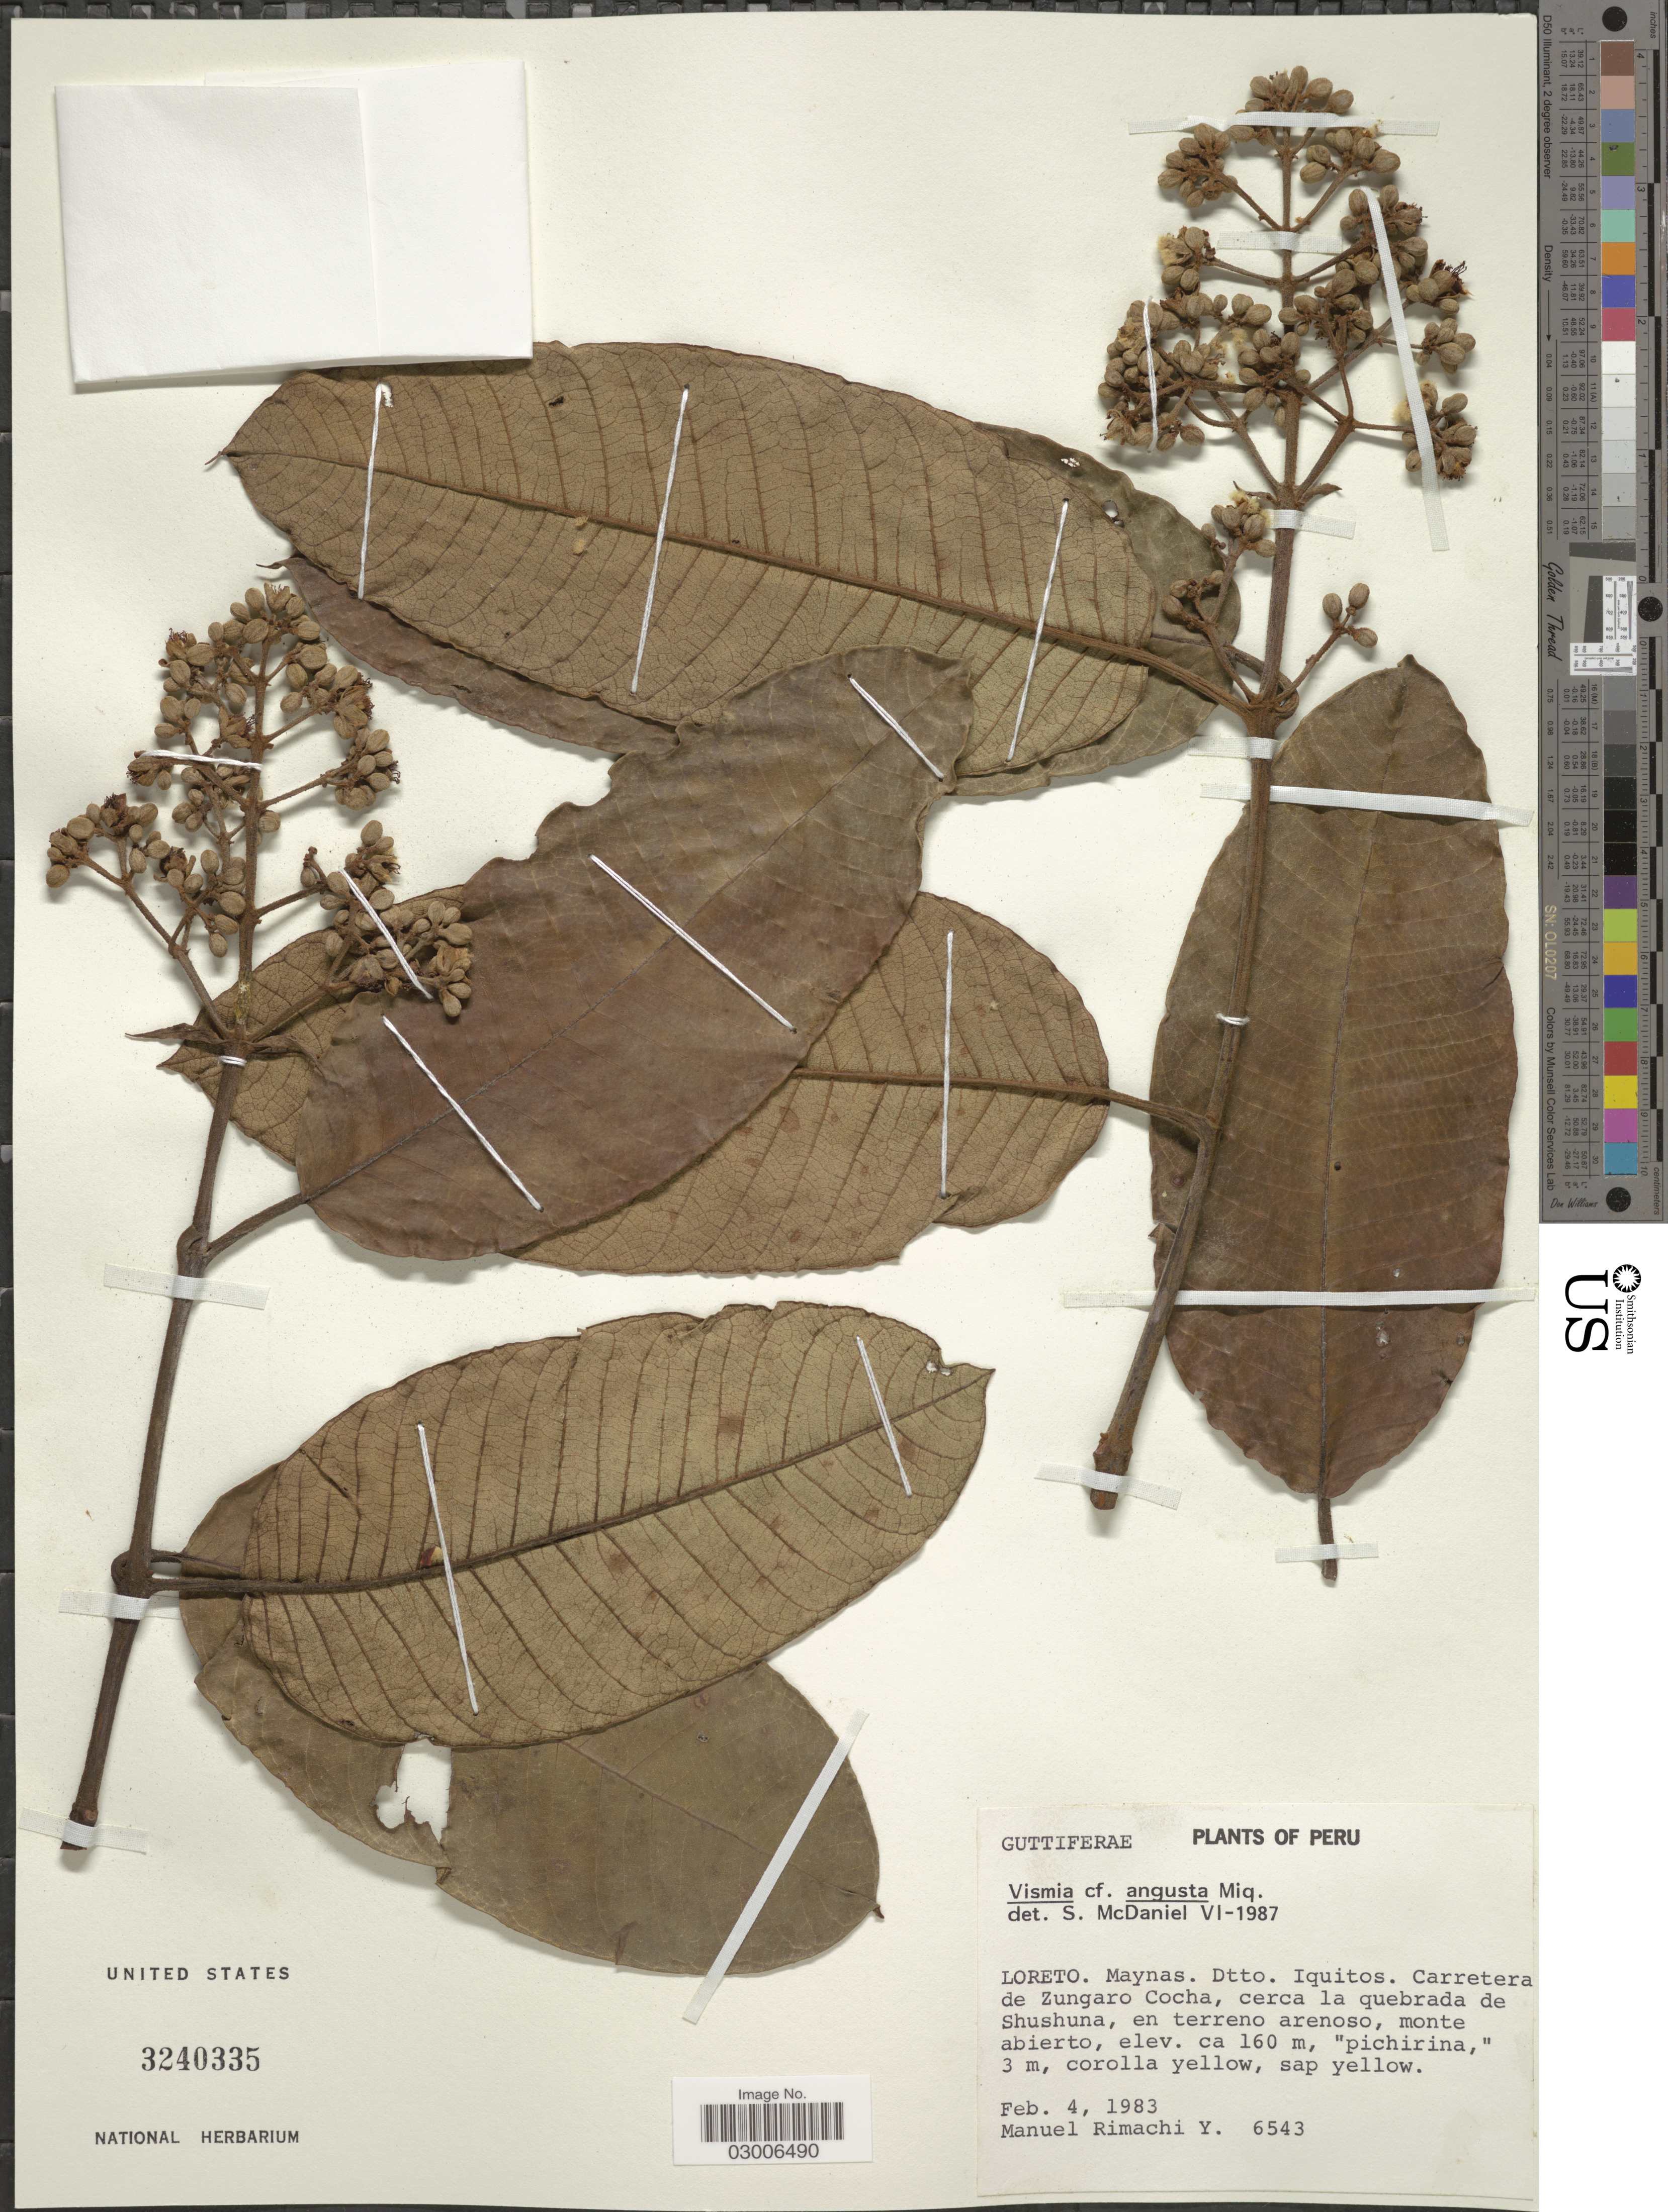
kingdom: Plantae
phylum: Tracheophyta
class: Magnoliopsida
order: Malpighiales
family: Hypericaceae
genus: Vismia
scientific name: Vismia angusta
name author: Miq.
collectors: M. Rimachi Y.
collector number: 6543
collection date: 1983-02-04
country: Peru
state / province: Loreto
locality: Maynas, Dtto. Iquitos, Carretera de Zungaro Cocha, cerca la quebrada de Shushuna, en terreno arenoso, monte abierto.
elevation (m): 160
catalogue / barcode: US 3240335